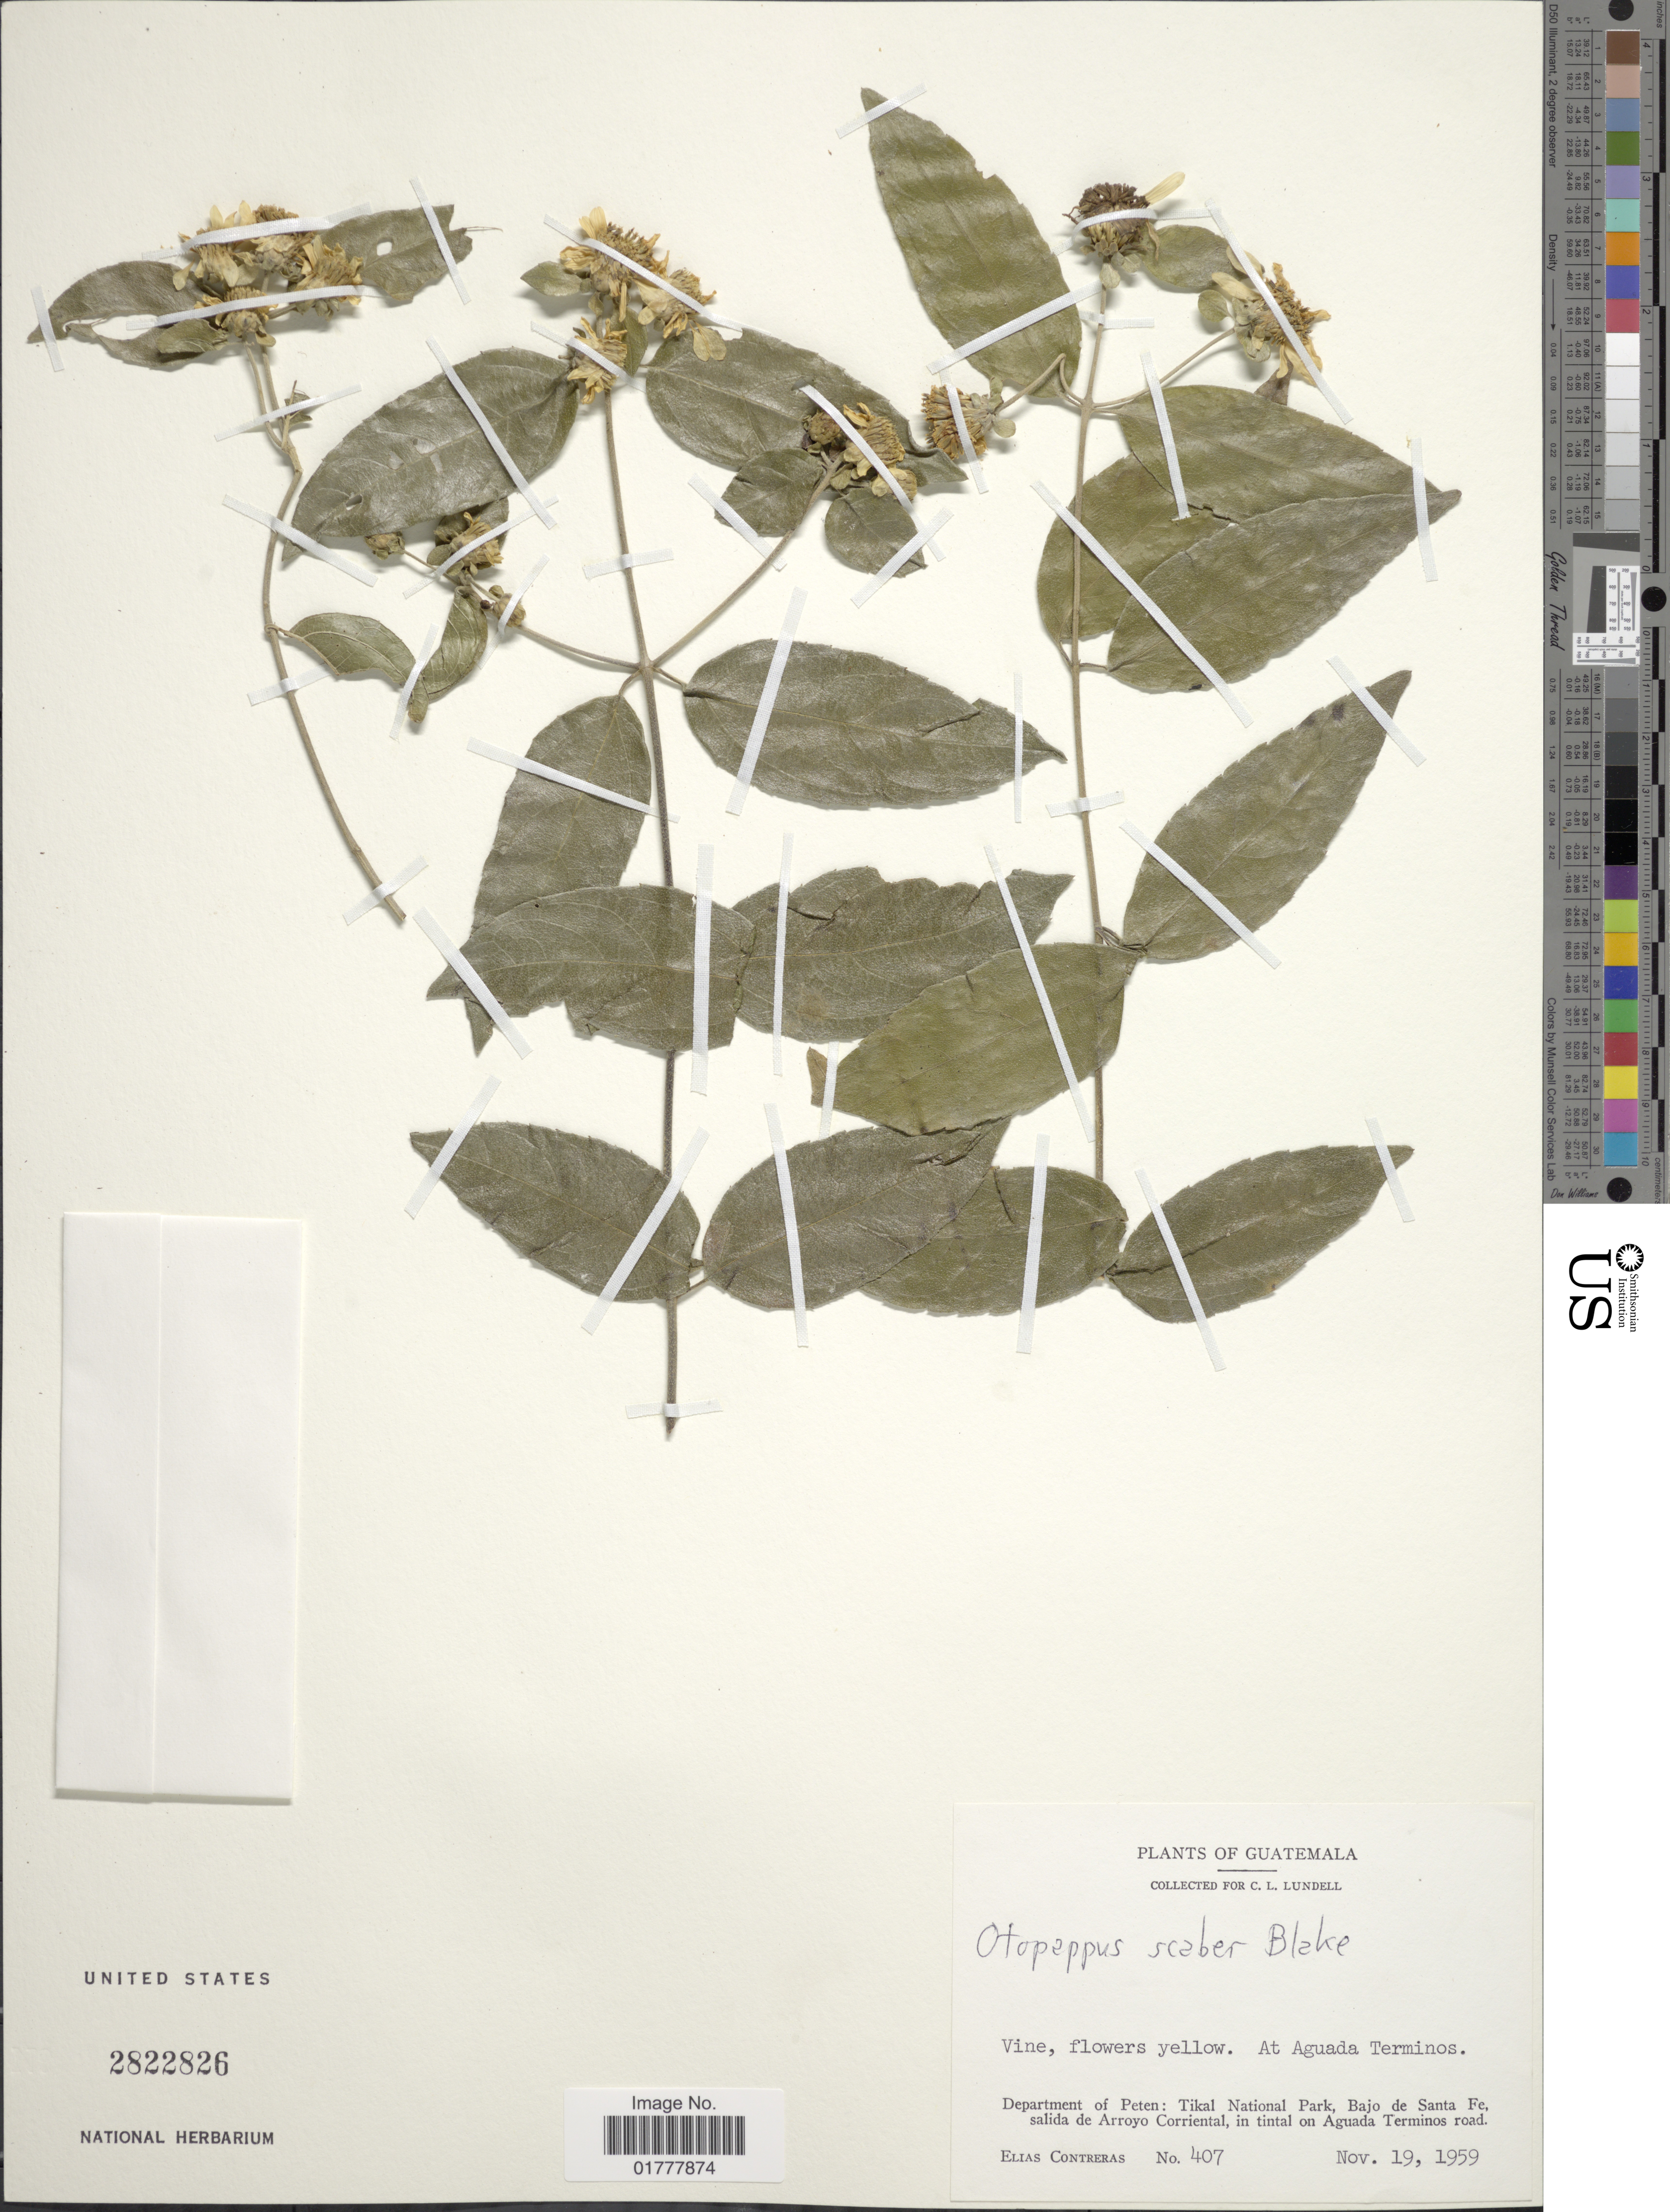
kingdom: Plantae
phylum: Tracheophyta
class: Magnoliopsida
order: Asterales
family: Asteraceae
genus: Otopappus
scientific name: Otopappus scaber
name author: S.F. Blake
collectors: E. Contreras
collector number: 407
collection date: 1959-11-19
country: Guatemala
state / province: El Petén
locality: Department of Peten: Tikal National Park, Bajo de Santa Fe, salida de Arroyo Corriental, in tintal on Aguada Terminos road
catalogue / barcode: US 2822826